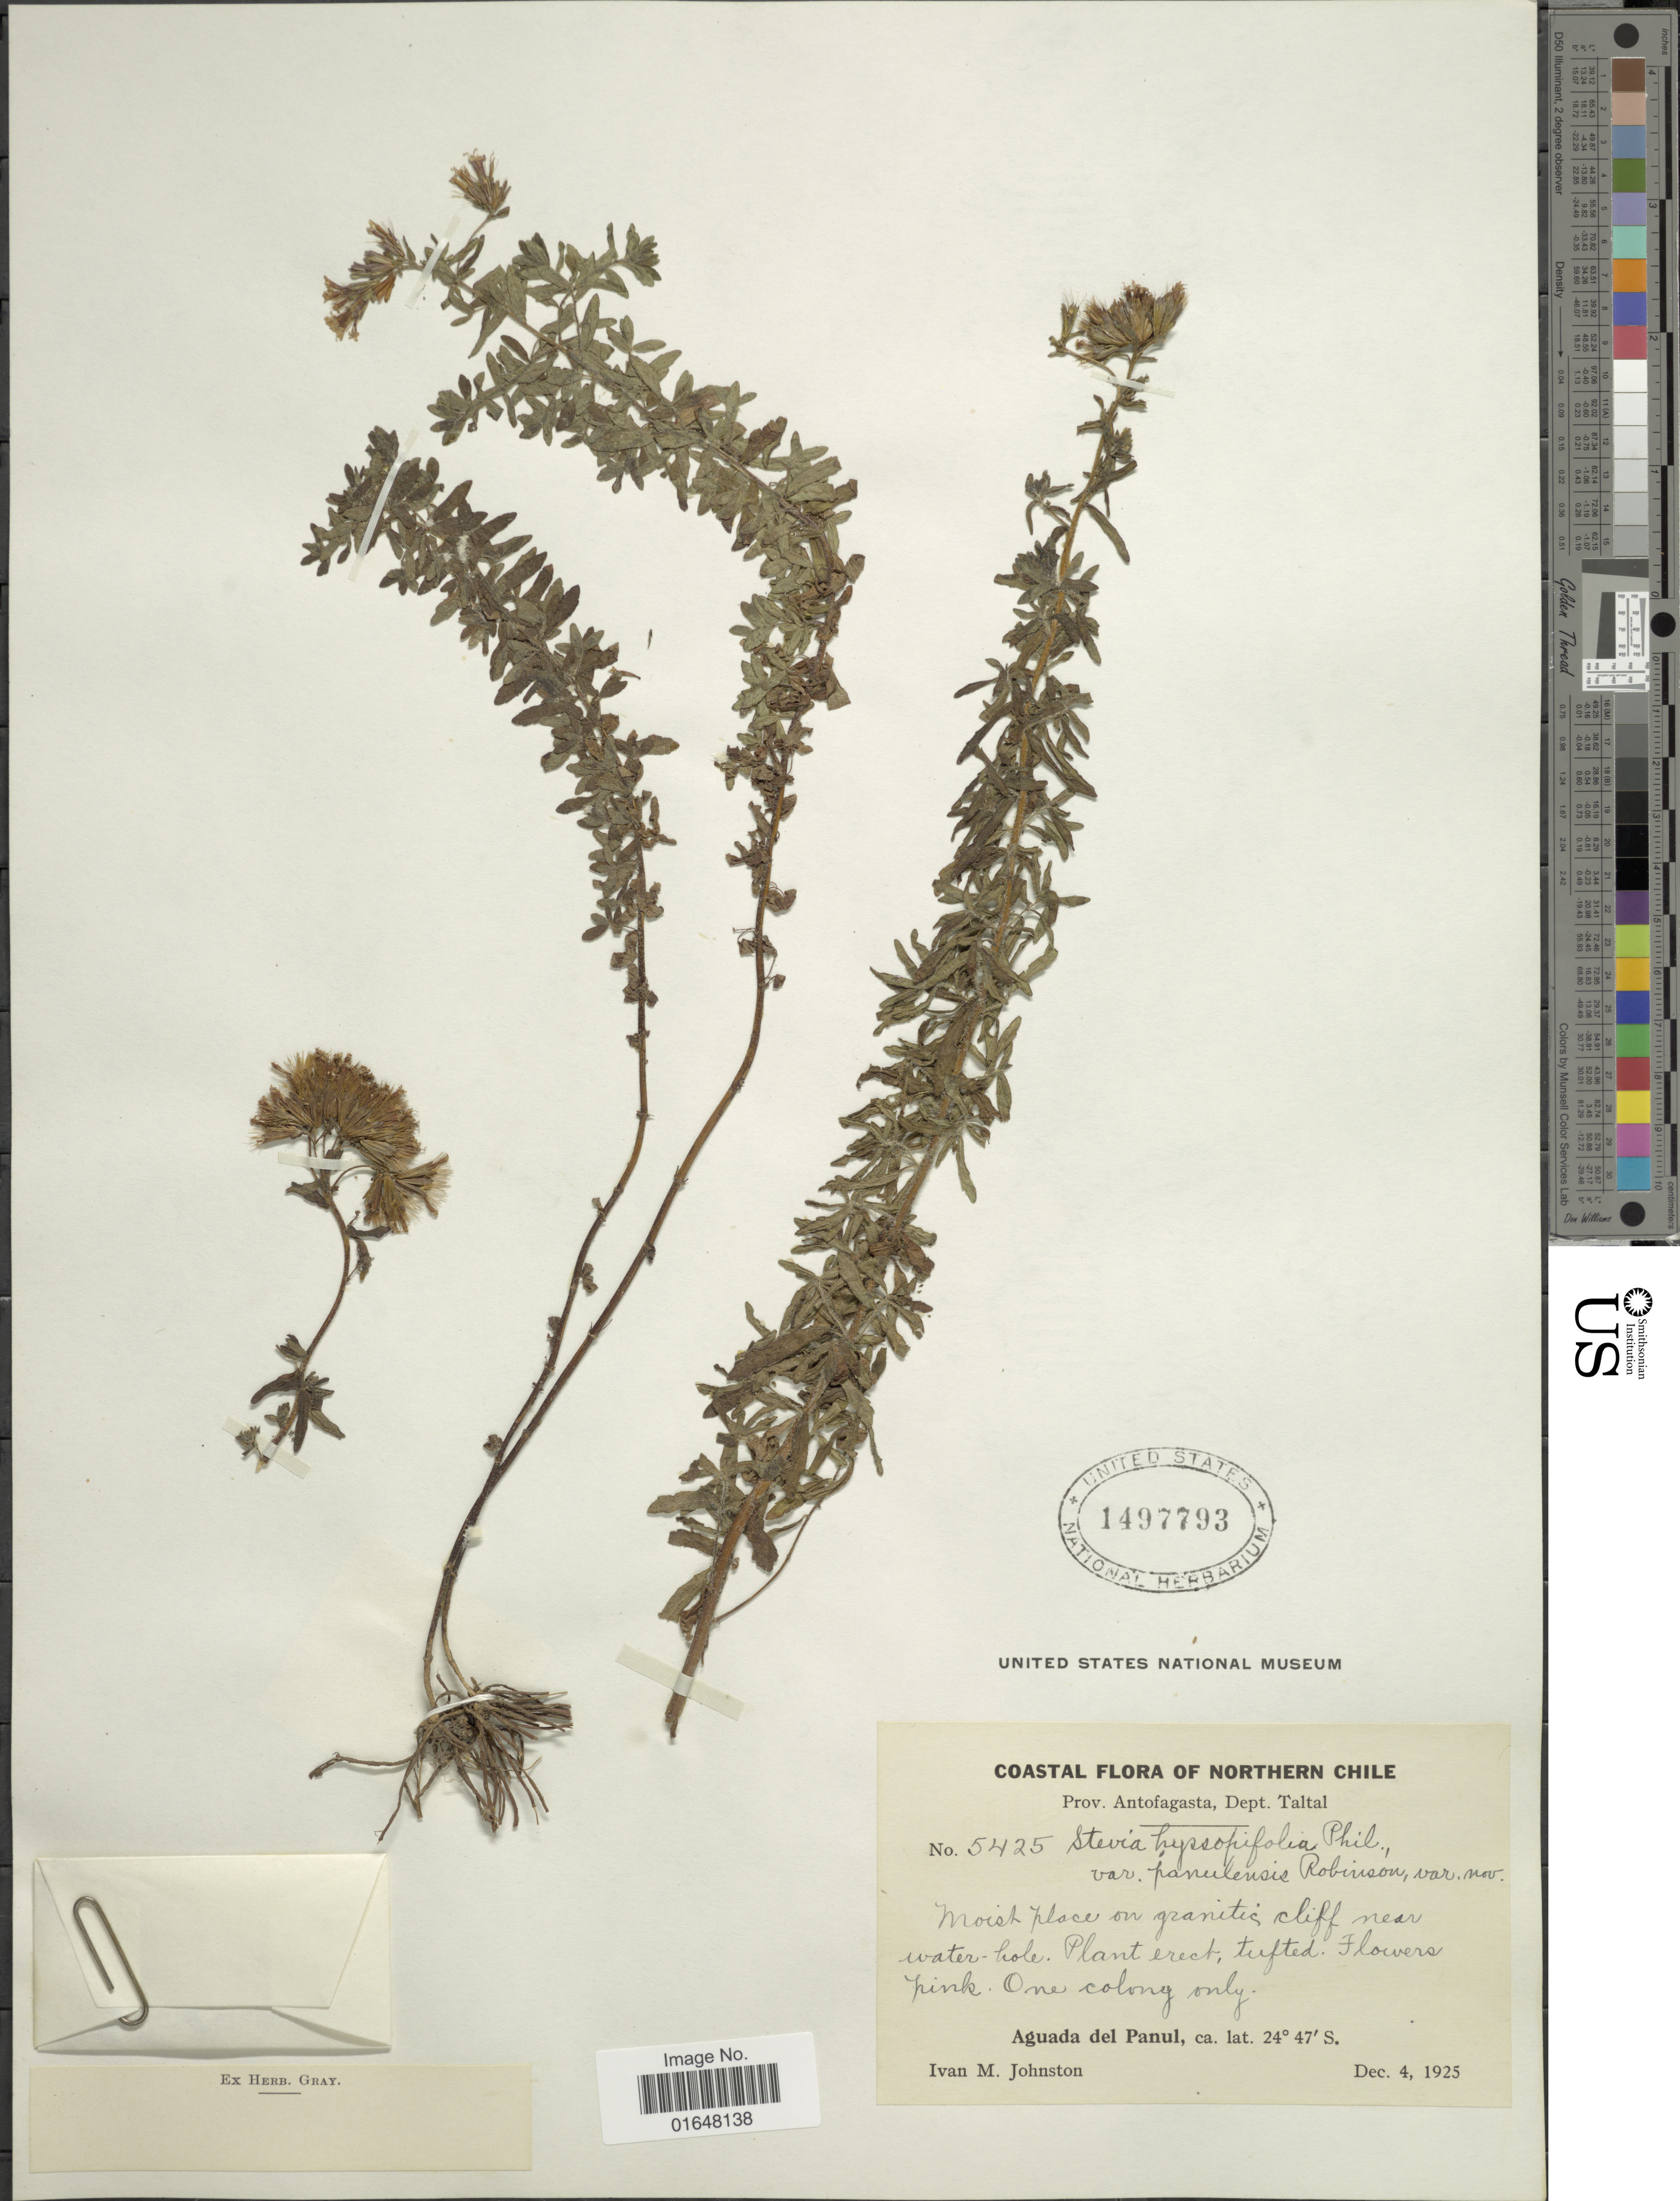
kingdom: Plantae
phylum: Tracheophyta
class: Magnoliopsida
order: Asterales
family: Asteraceae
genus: Stevia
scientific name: Stevia hyssopifolia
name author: Cav.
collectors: I.M. Johnston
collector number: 5425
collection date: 1925-12-04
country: Chile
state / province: Antofagasta (II)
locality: Northern Chile, Dept. Taltal, Aguada del Panul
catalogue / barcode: US 1497793